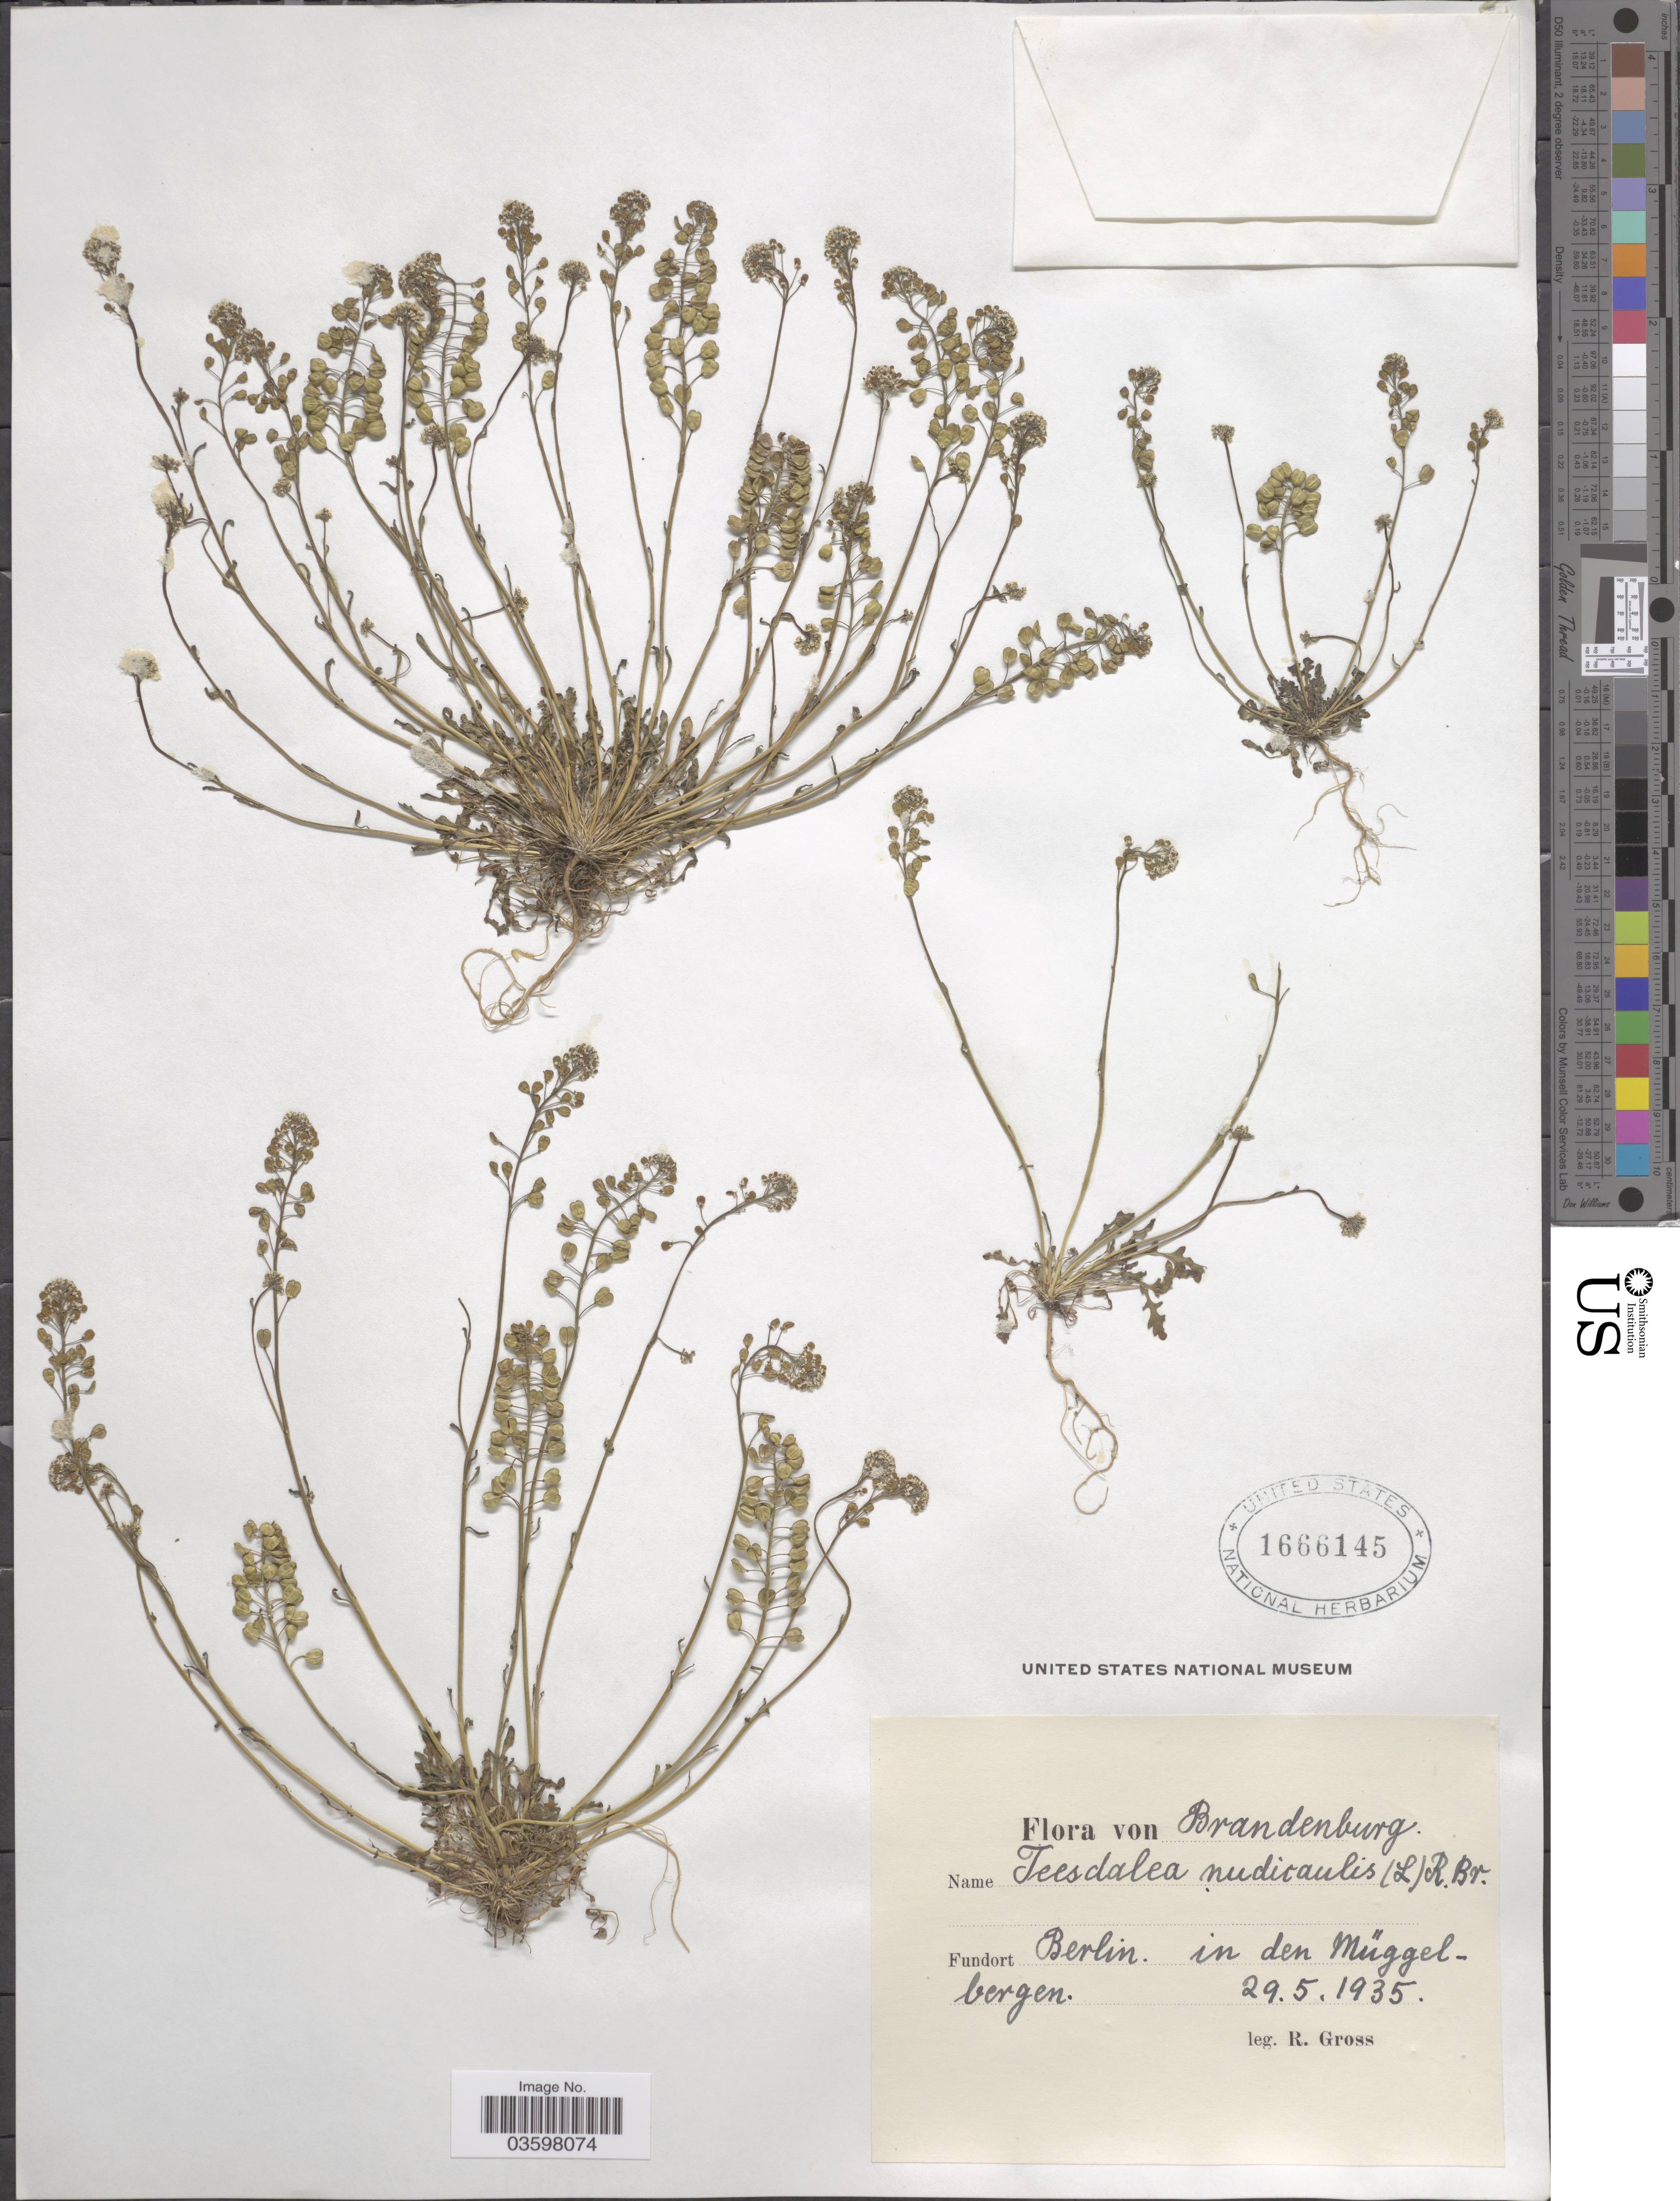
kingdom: Plantae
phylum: Tracheophyta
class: Magnoliopsida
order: Brassicales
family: Brassicaceae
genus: Teesdalia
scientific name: Teesdalia nudicaulis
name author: (L.) W.T. Aiton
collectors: R. Gross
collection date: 1935-05-29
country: Germany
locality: Brandenburg. Berlin. in den Müggelbergen.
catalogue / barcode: US 1666145